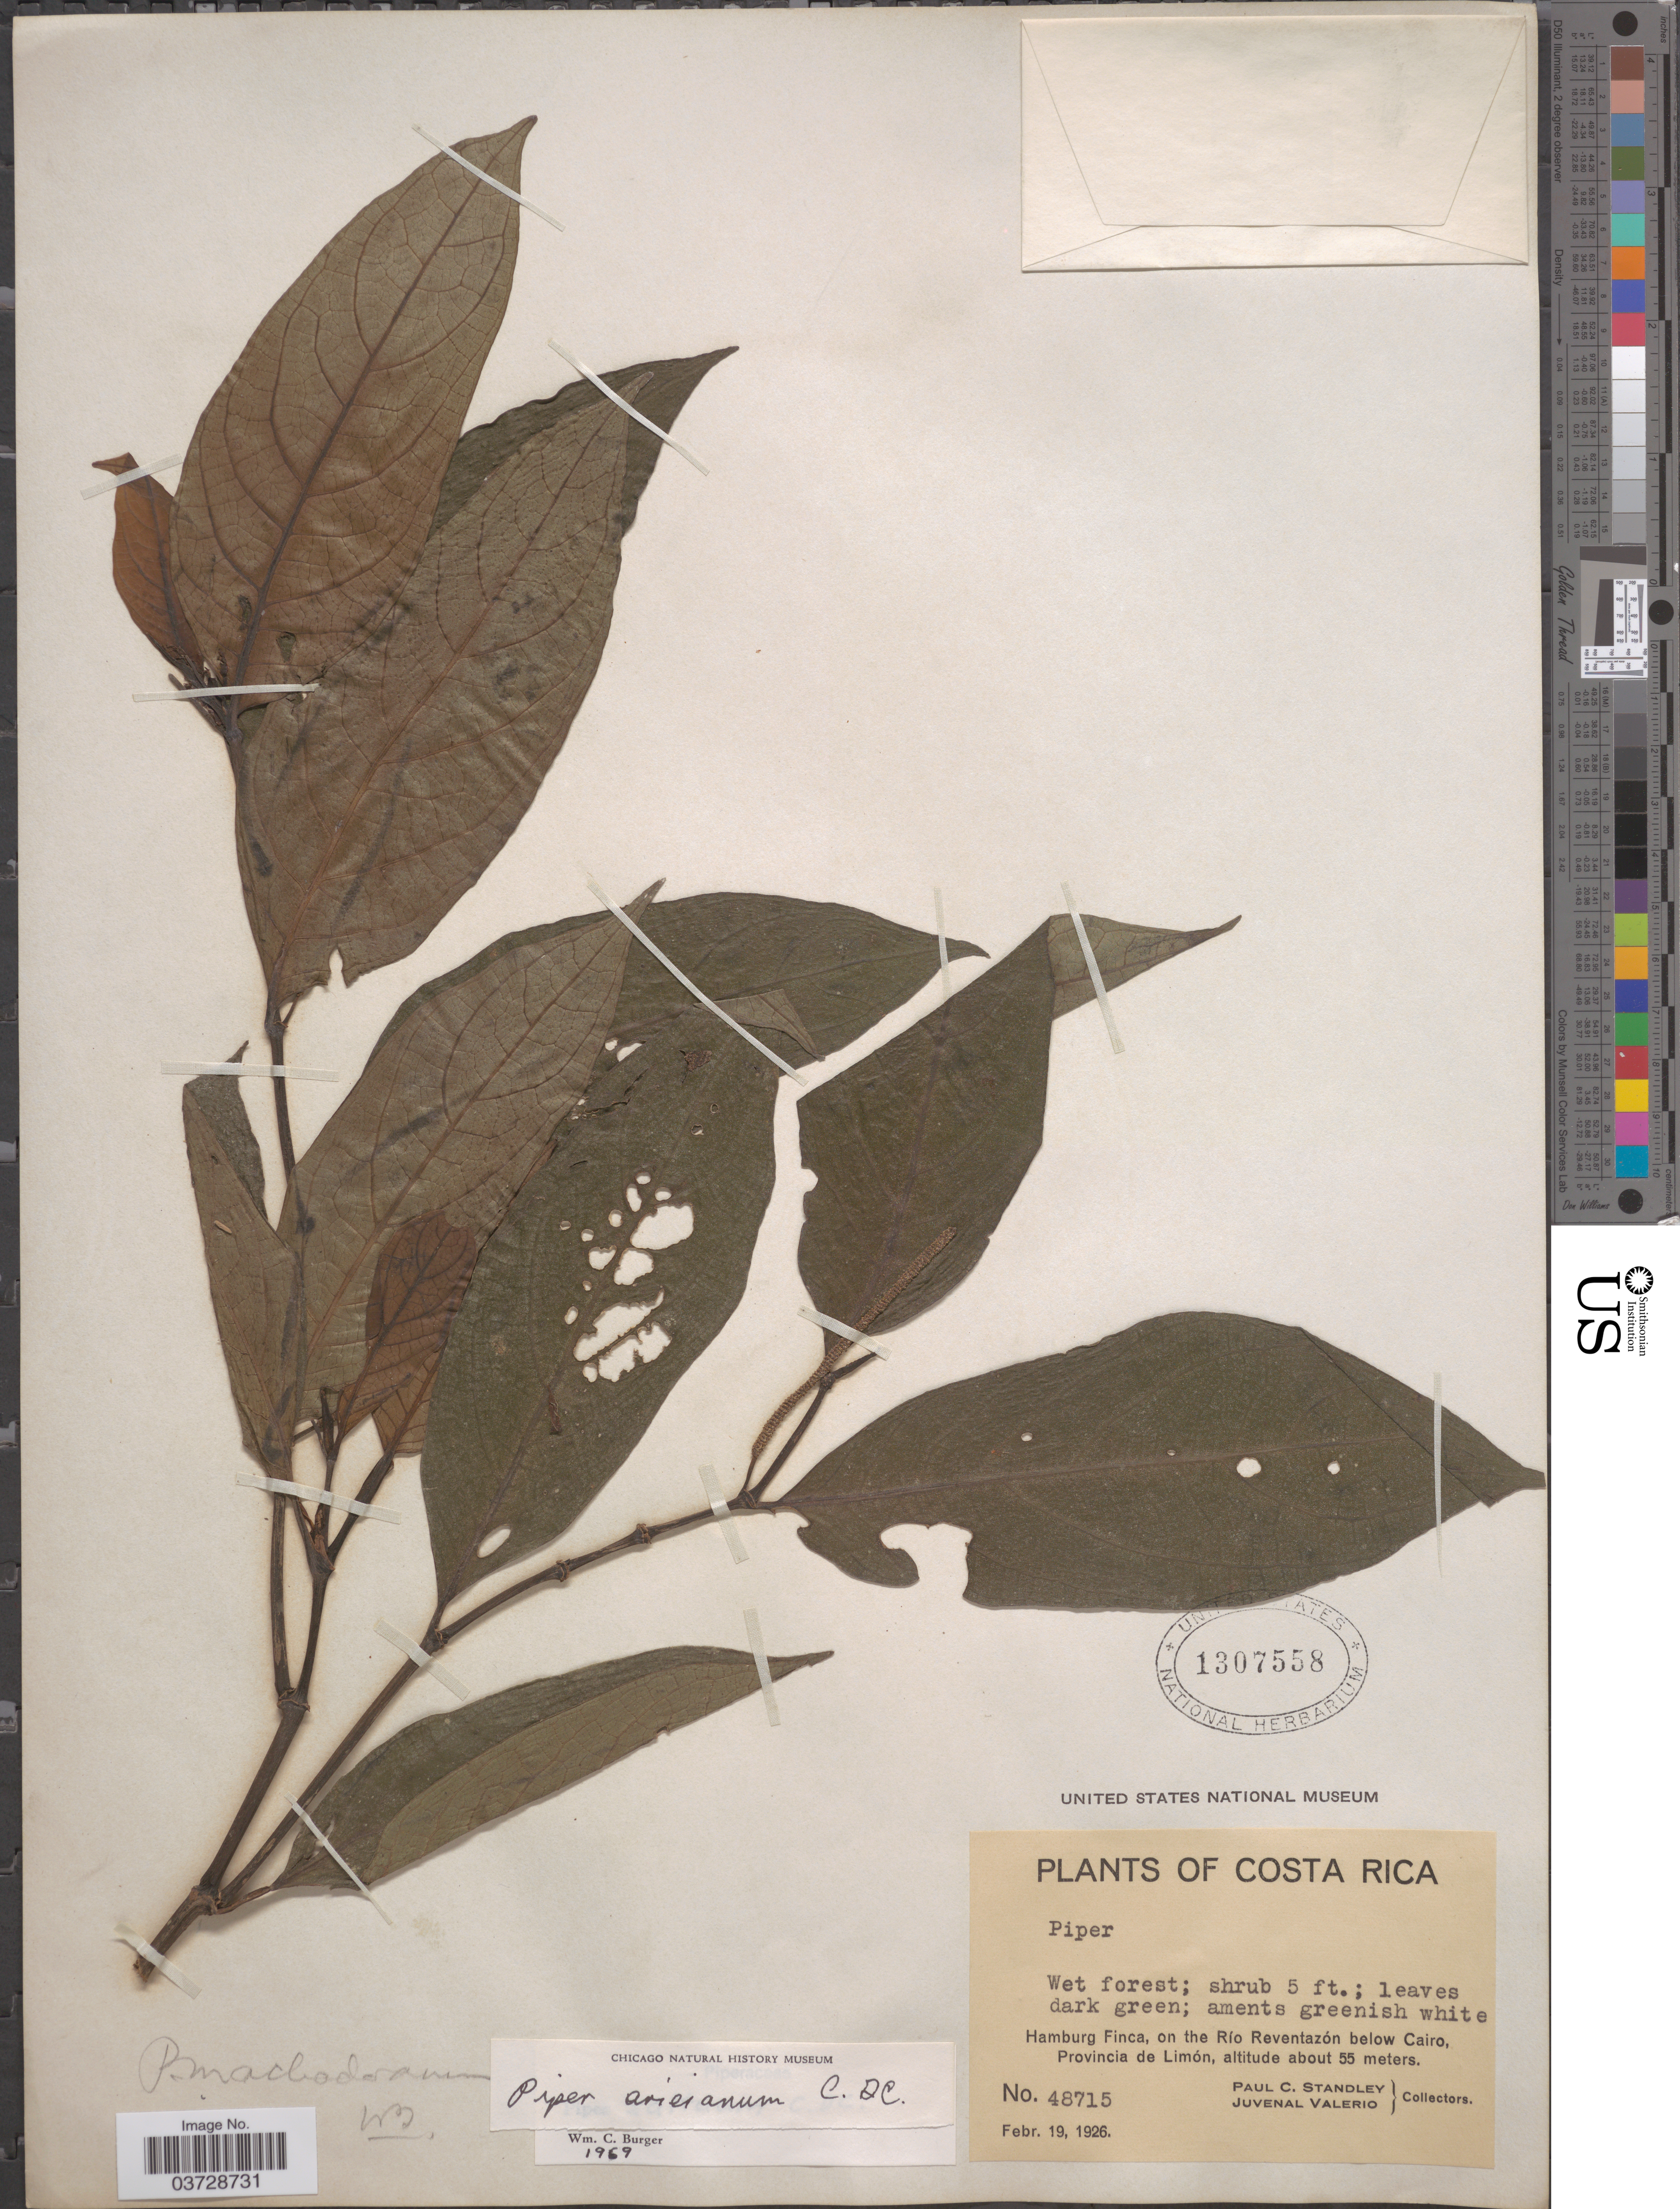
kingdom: Plantae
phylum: Tracheophyta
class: Magnoliopsida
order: Piperales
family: Piperaceae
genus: Piper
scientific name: Piper arieianum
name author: C. DC.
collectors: P. C. Standley & J. Valerio R.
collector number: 48715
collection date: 1926-02-19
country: Costa Rica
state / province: Limón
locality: Hamburg Finca, on the Río Reventazón below Cairo.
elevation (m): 55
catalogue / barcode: US 1307558